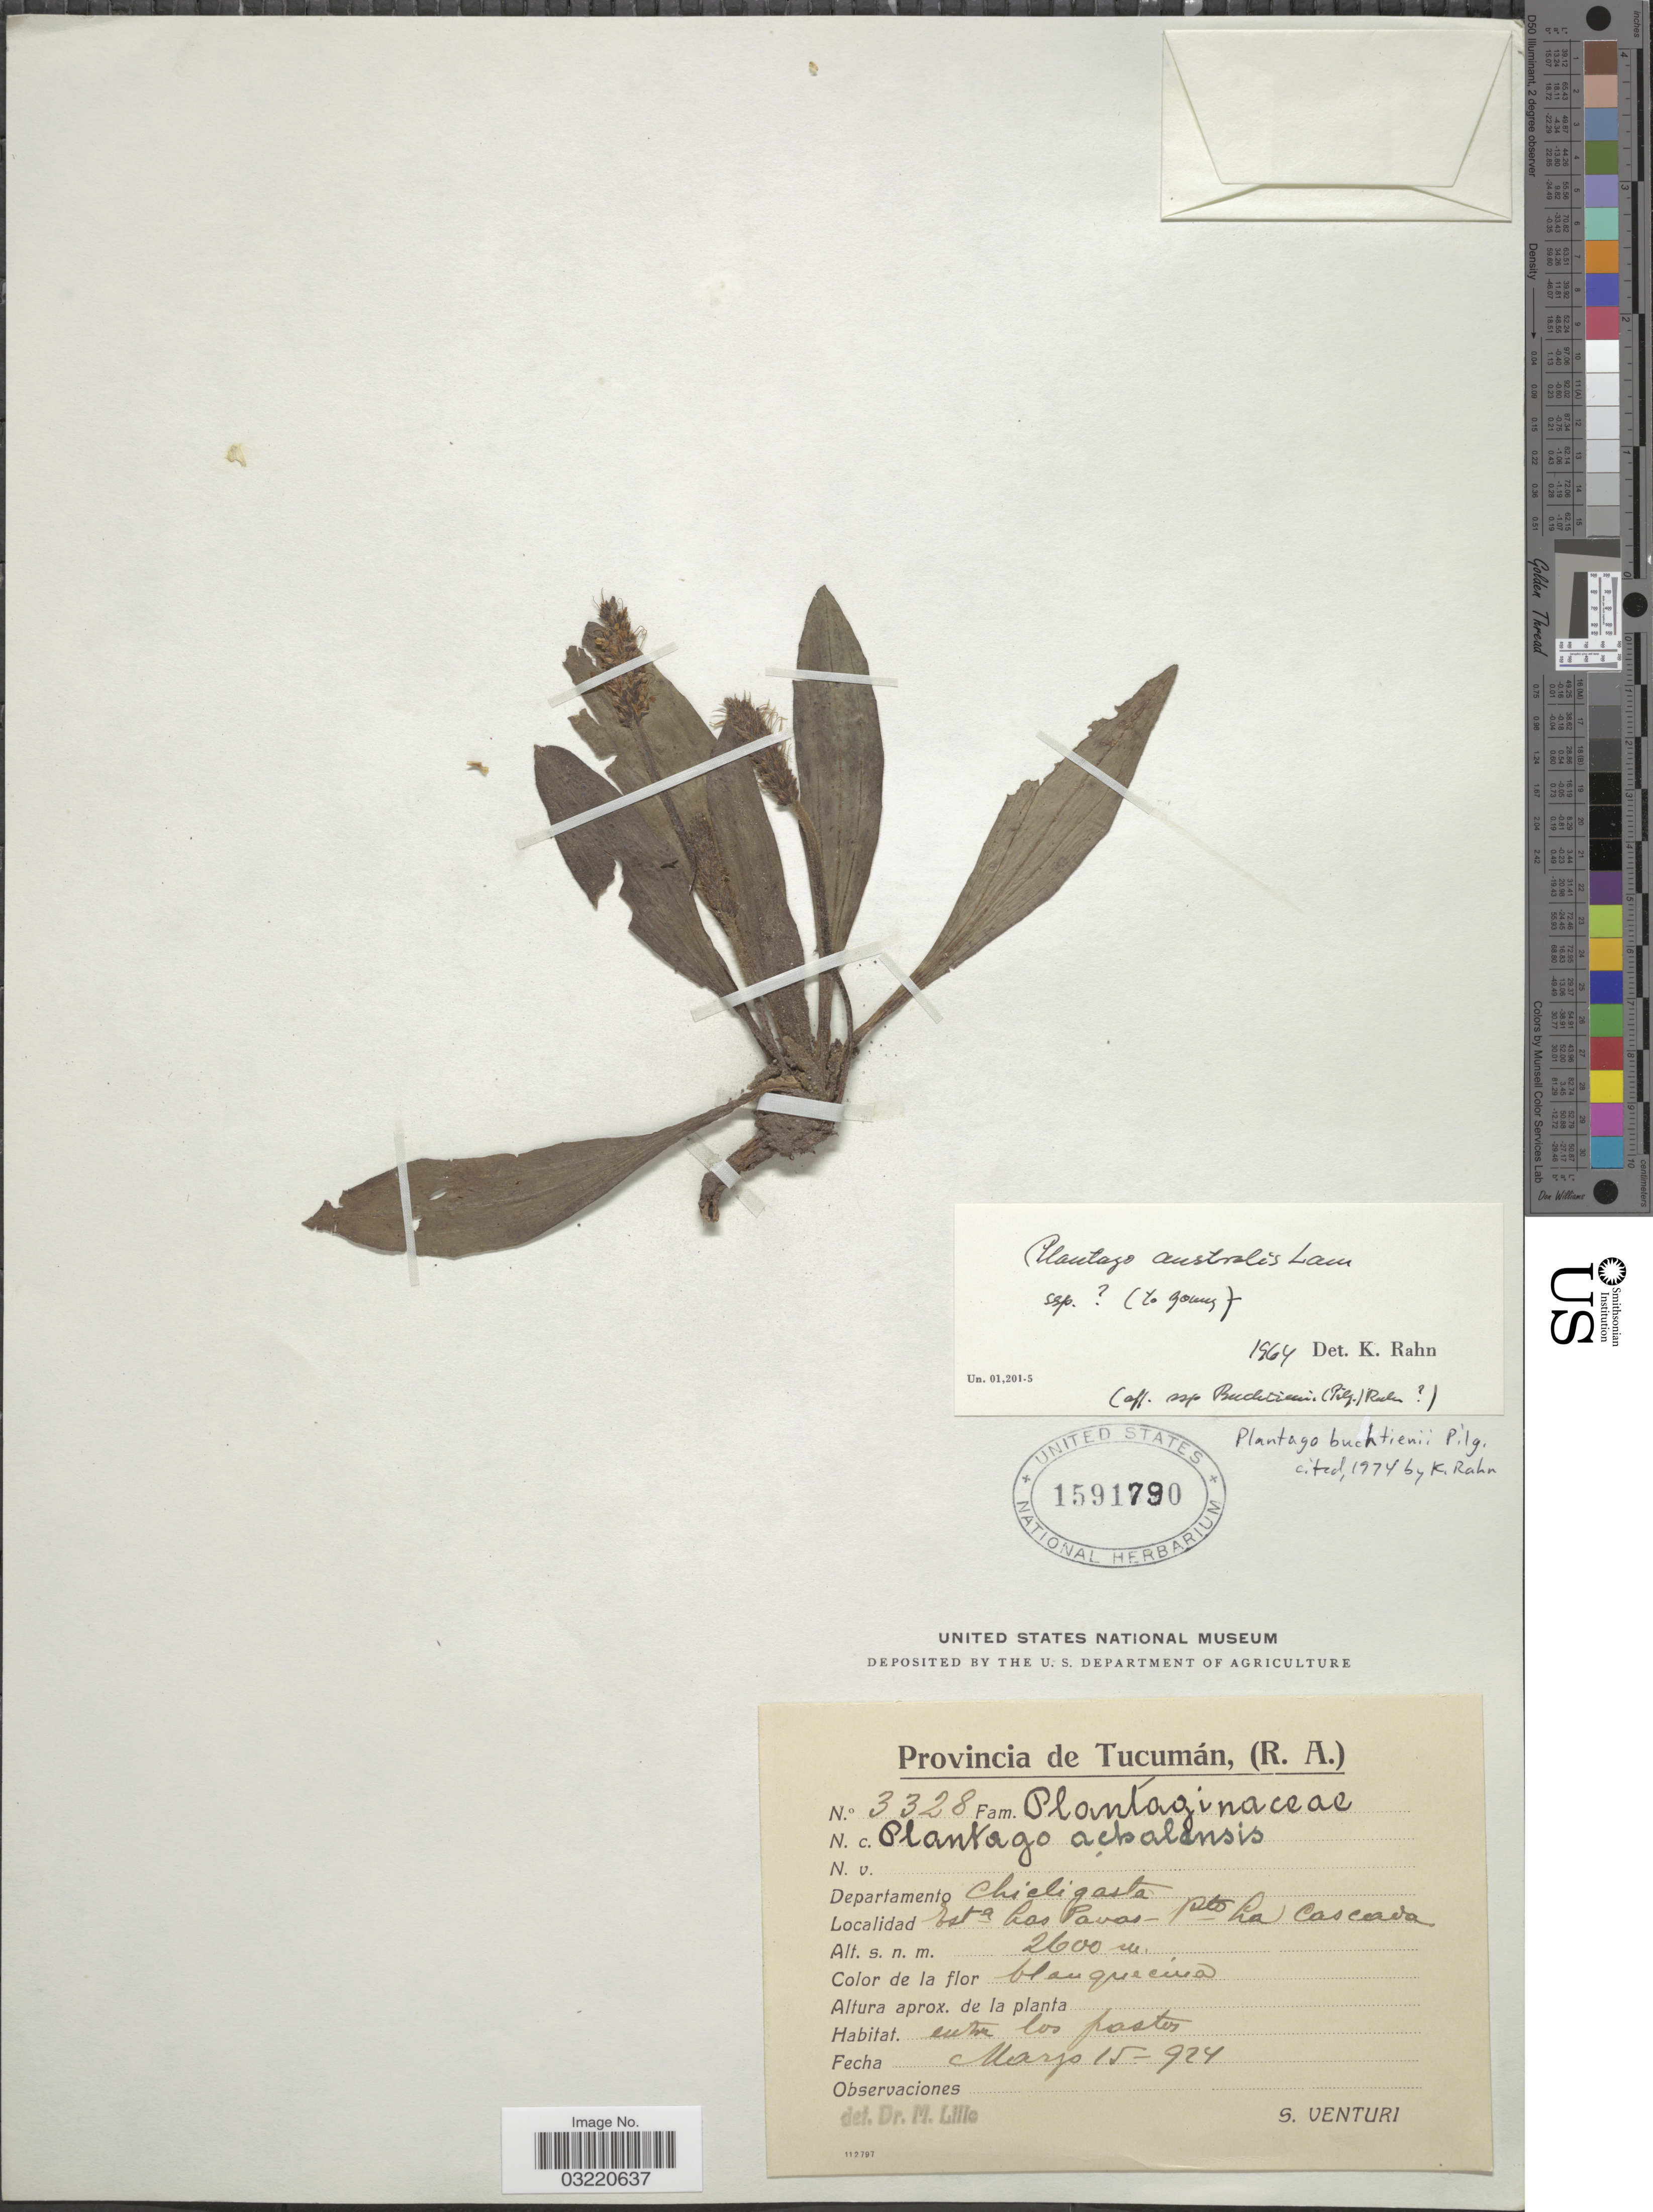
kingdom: Plantae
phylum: Tracheophyta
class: Magnoliopsida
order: Lamiales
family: Plantaginaceae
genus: Plantago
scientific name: Plantago buchtienii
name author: Pilg.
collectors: S. Venturi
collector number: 3328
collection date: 1924-03-15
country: Argentina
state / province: Tucuman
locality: Departamento Chicligasta. Esta Las Pavas - Pto - La Cascava.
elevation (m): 2600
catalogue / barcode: US 1591790